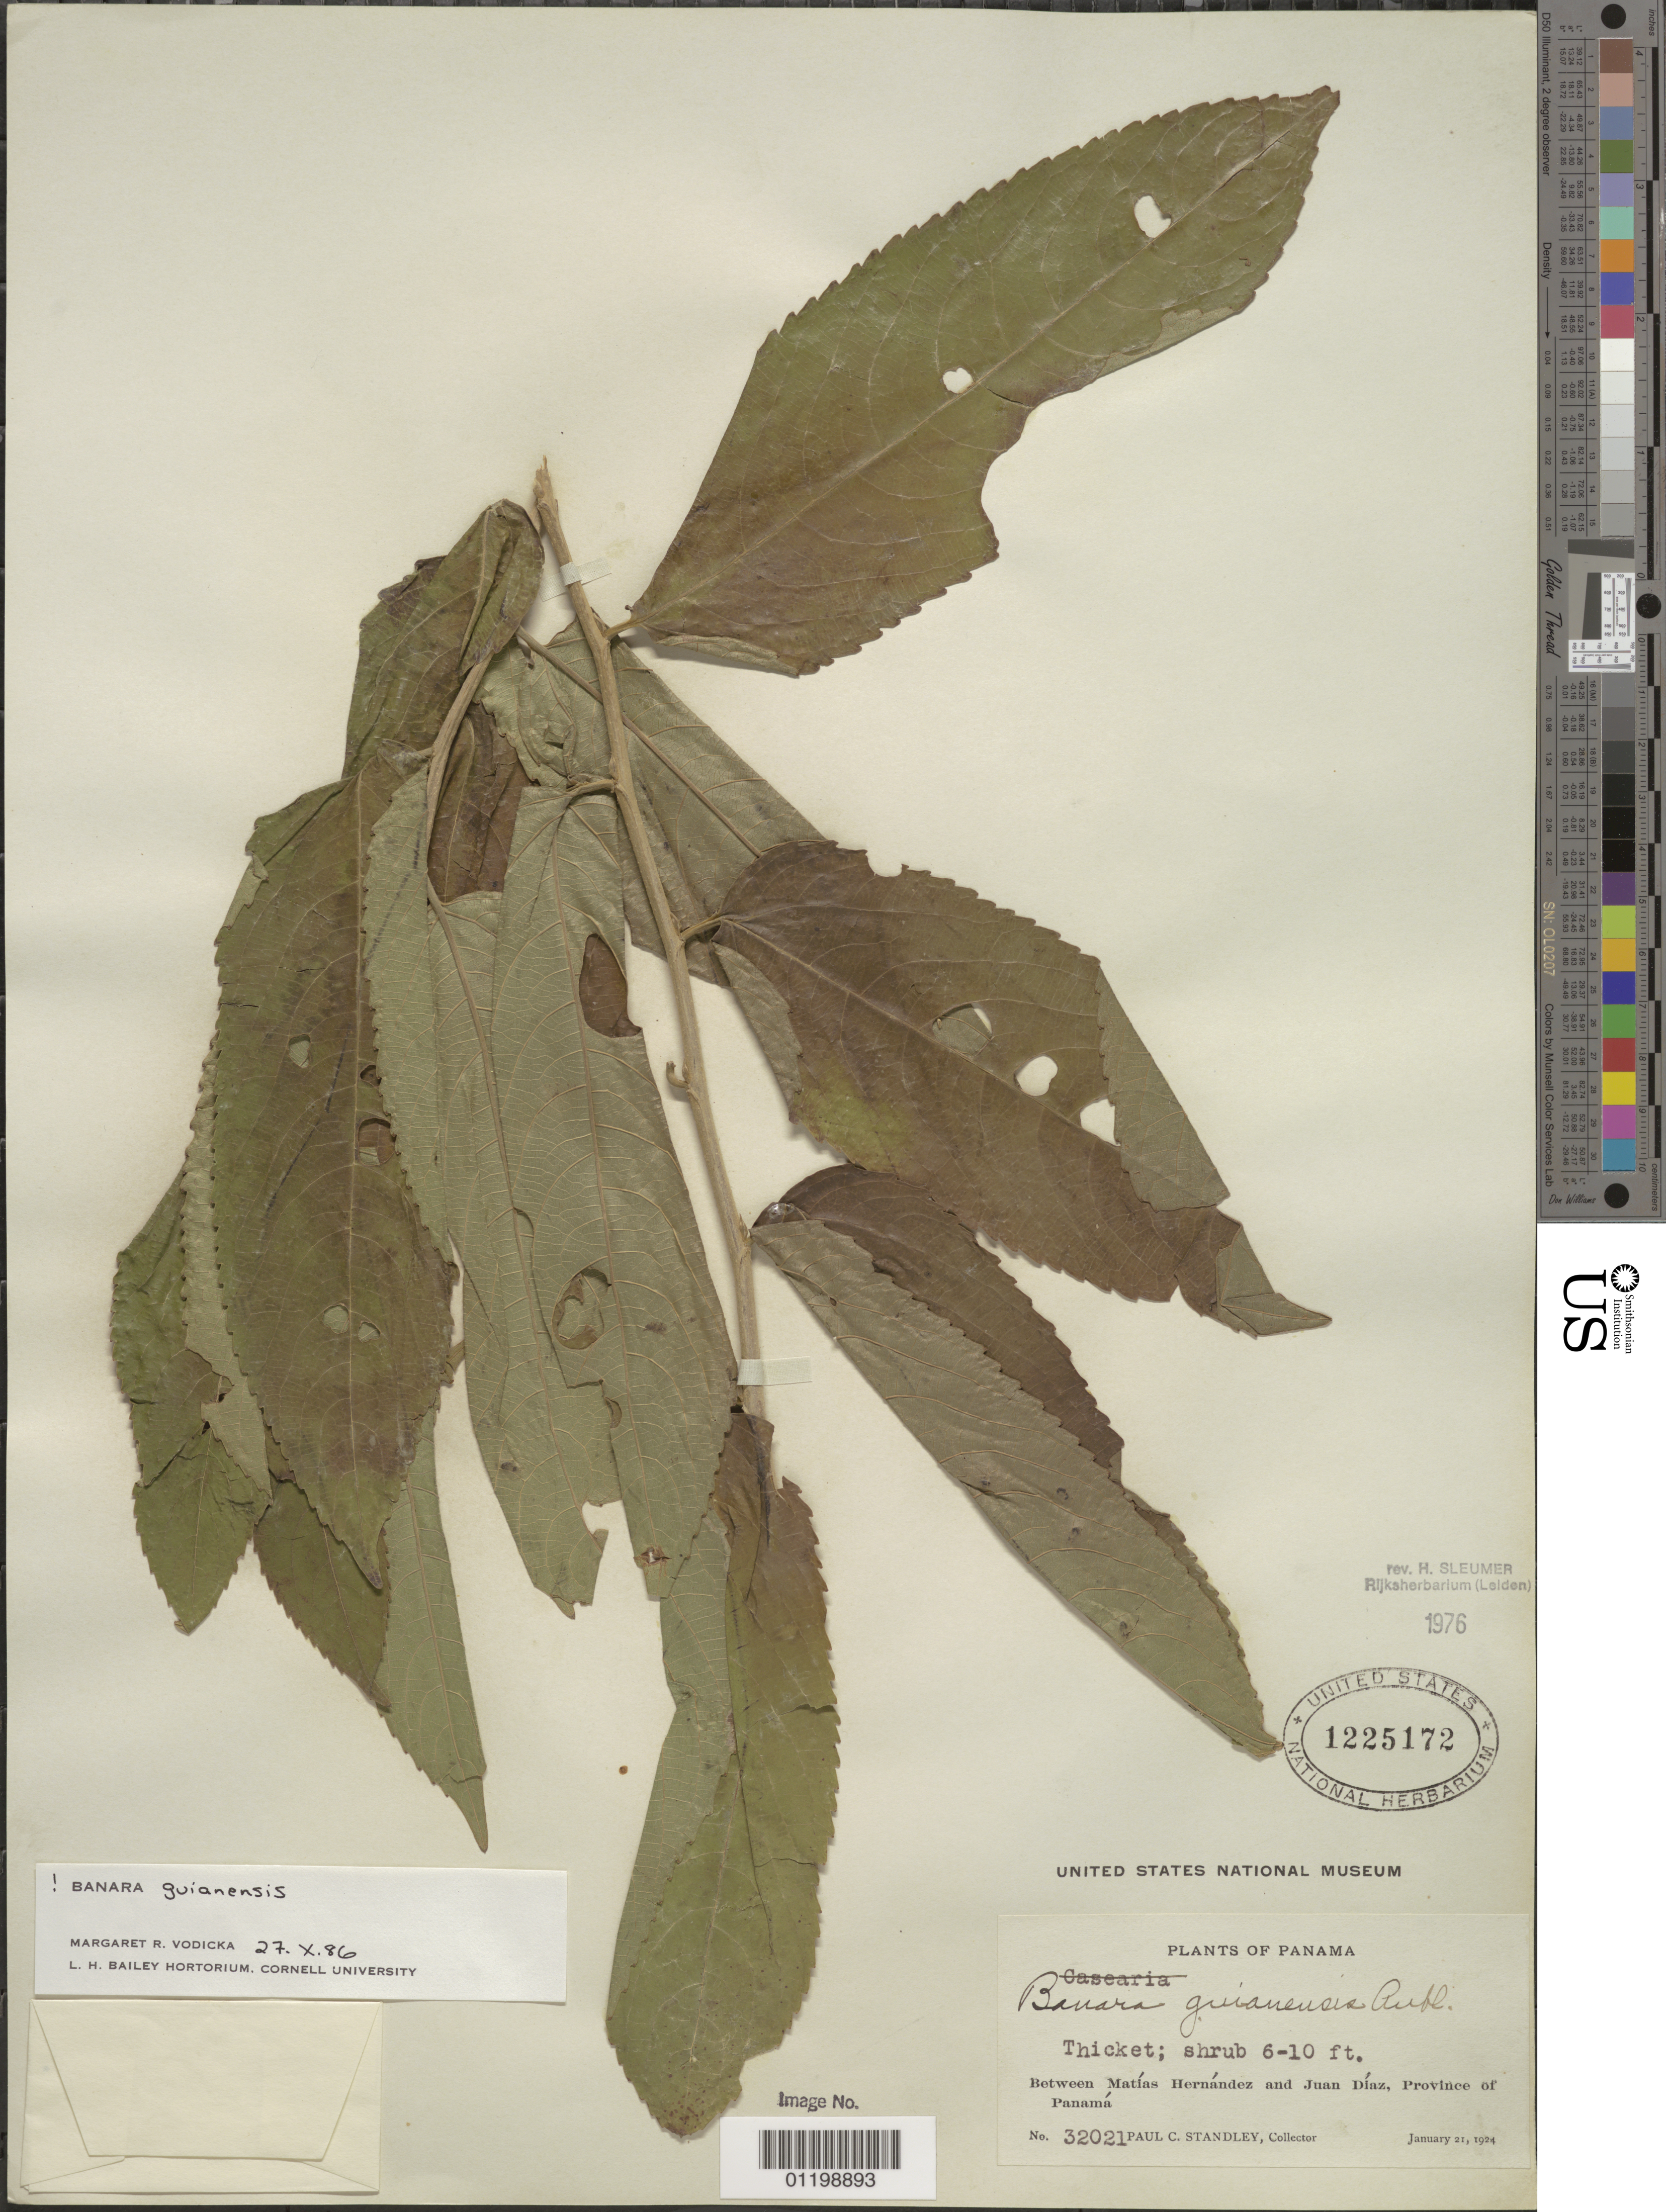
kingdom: Plantae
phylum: Tracheophyta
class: Magnoliopsida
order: Malpighiales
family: Salicaceae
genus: Banara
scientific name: Banara guianensis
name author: Aubl.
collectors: P. C. Standley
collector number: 32021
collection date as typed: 21 Jan 1924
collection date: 1924-01-21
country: Panama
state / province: Panamá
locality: Between Matias Hernandez and Juan Diaz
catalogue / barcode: US 1225172